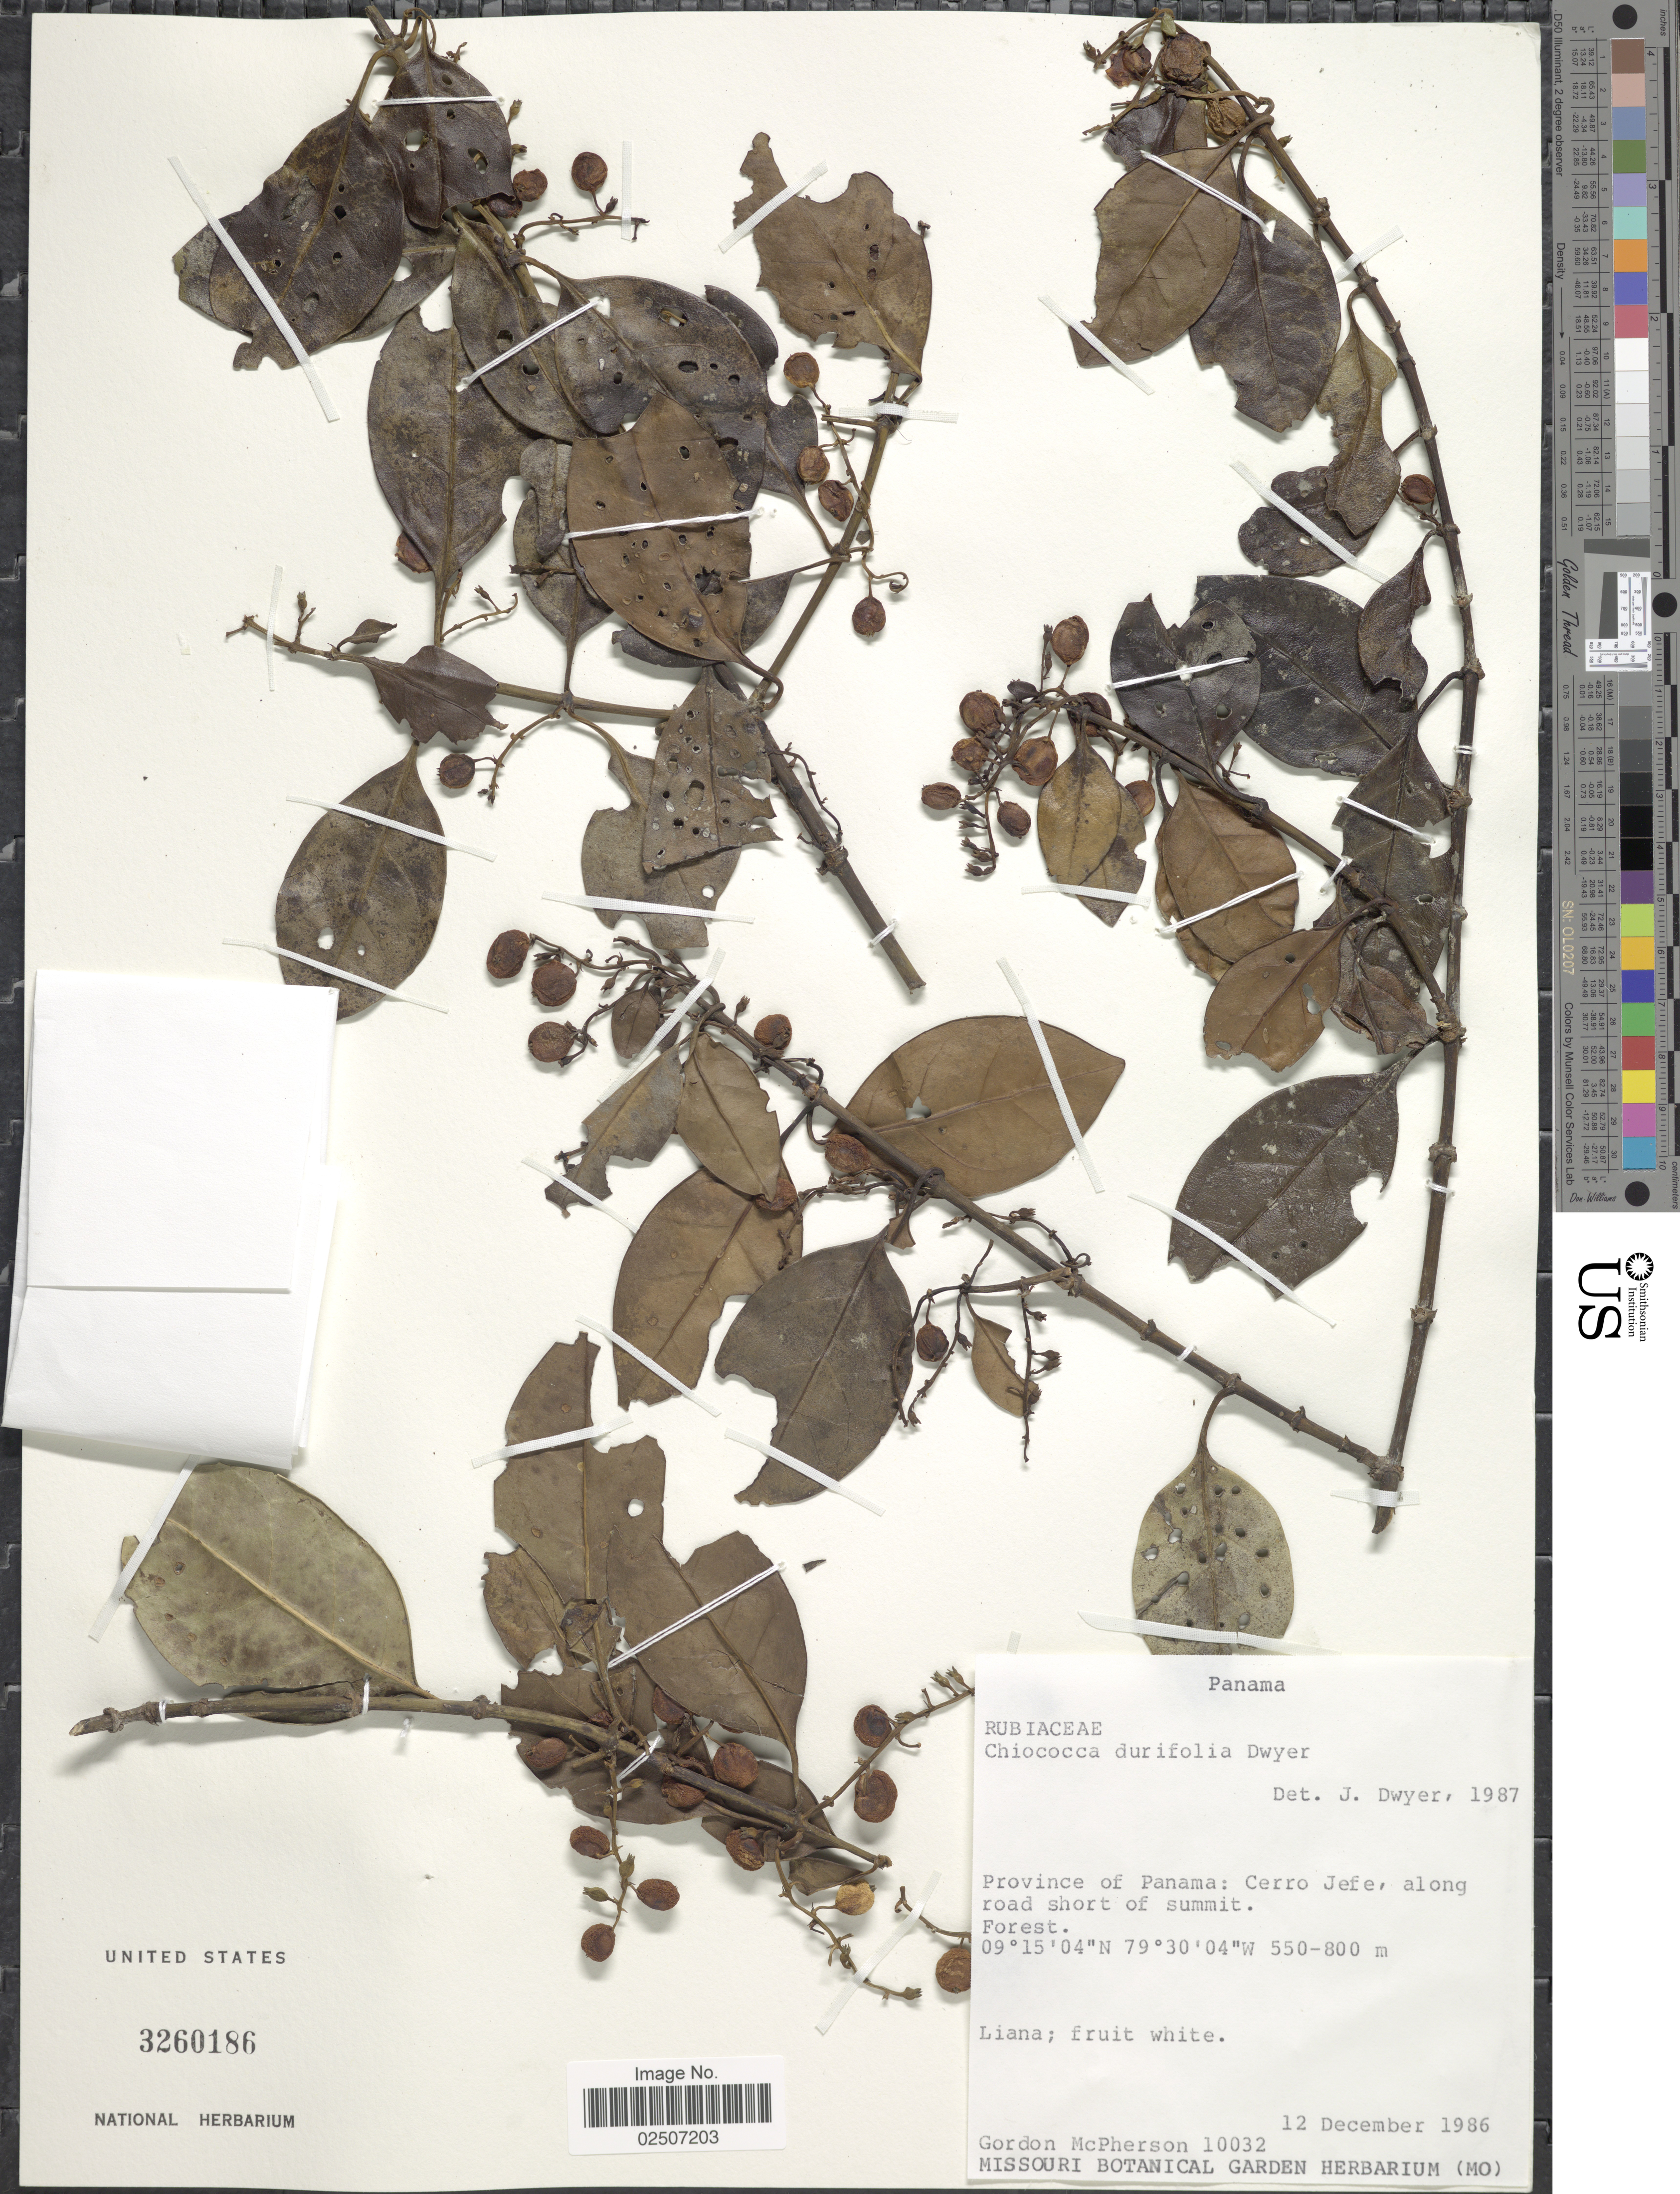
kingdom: Plantae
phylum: Tracheophyta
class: Magnoliopsida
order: Gentianales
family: Rubiaceae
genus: Chiococca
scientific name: Chiococca durifolia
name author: Dwyer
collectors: G. McPherson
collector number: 10032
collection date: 1986-12-12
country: Panama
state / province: Panamá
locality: Province of Panama: Cerro Jefe, along road short of summit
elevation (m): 550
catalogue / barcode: US 3260186